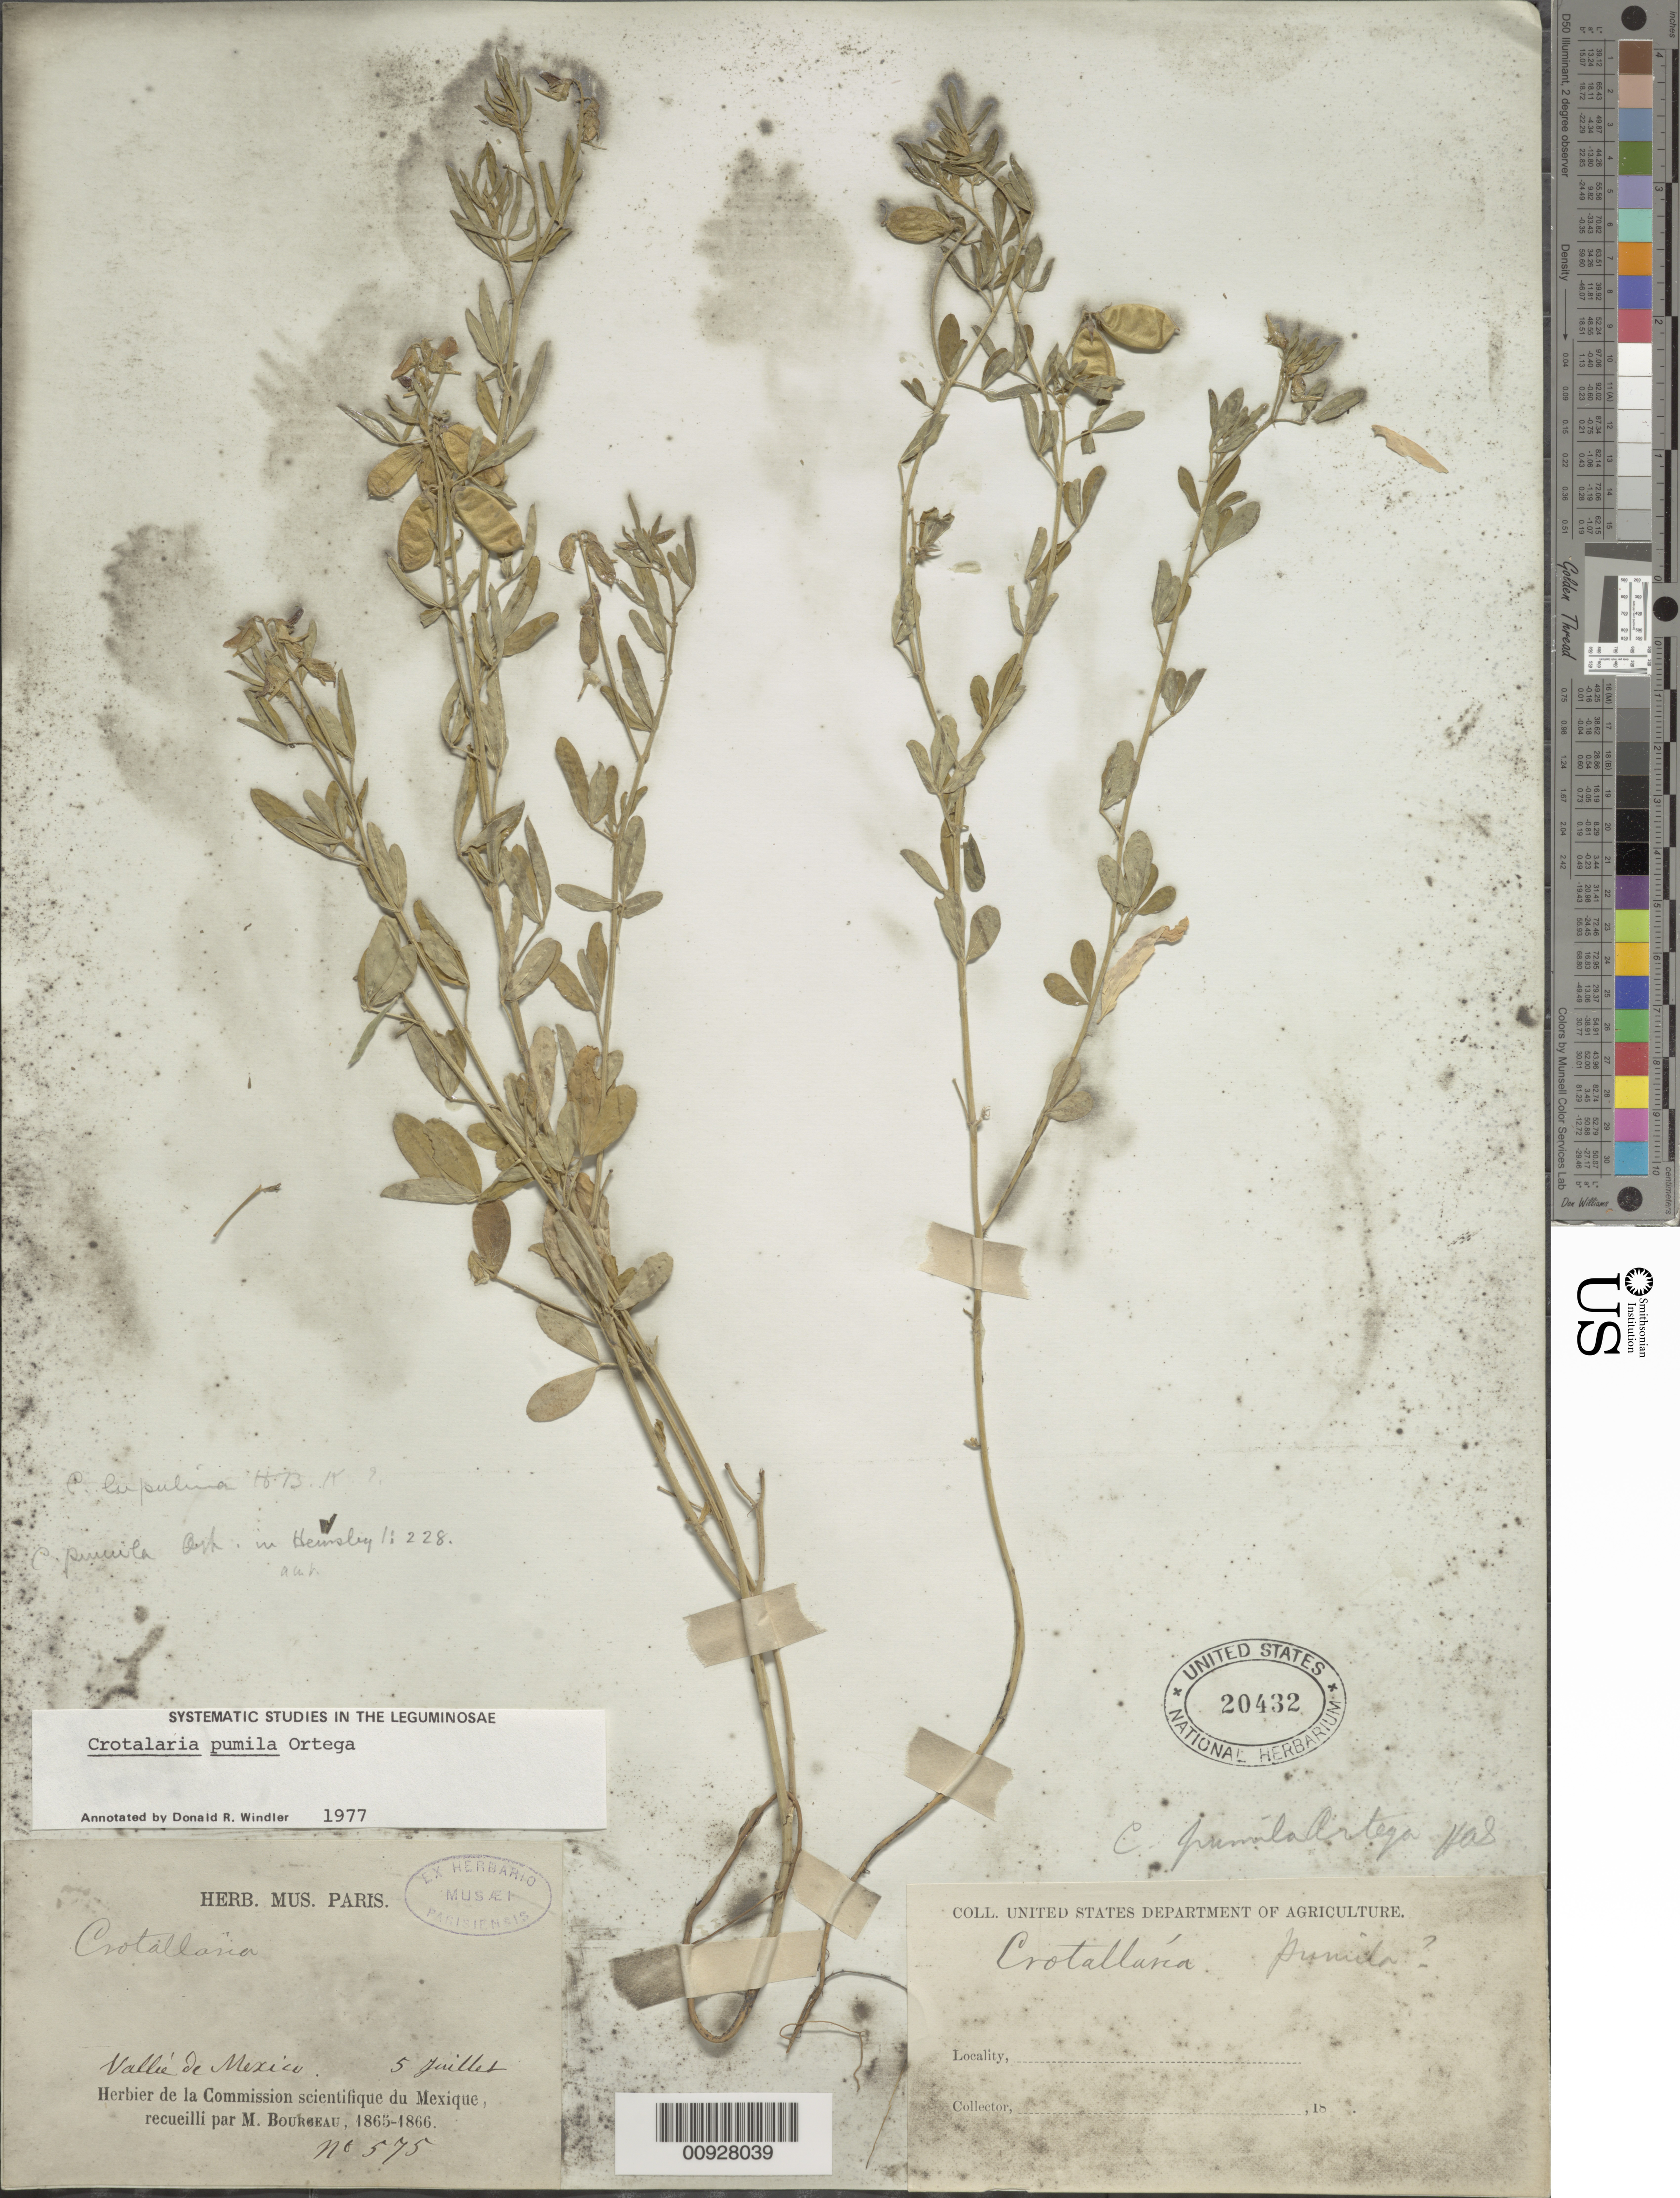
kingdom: Plantae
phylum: Tracheophyta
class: Magnoliopsida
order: Fabales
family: Fabaceae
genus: Crotalaria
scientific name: Crotalaria pumila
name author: Ortega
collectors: E. Bourgeau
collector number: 575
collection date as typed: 05 Jul 1865 or 05 Jul 1866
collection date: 1865-07-05 or 1866-07-05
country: Mexico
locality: Vallée de Mexico.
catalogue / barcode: US 20432